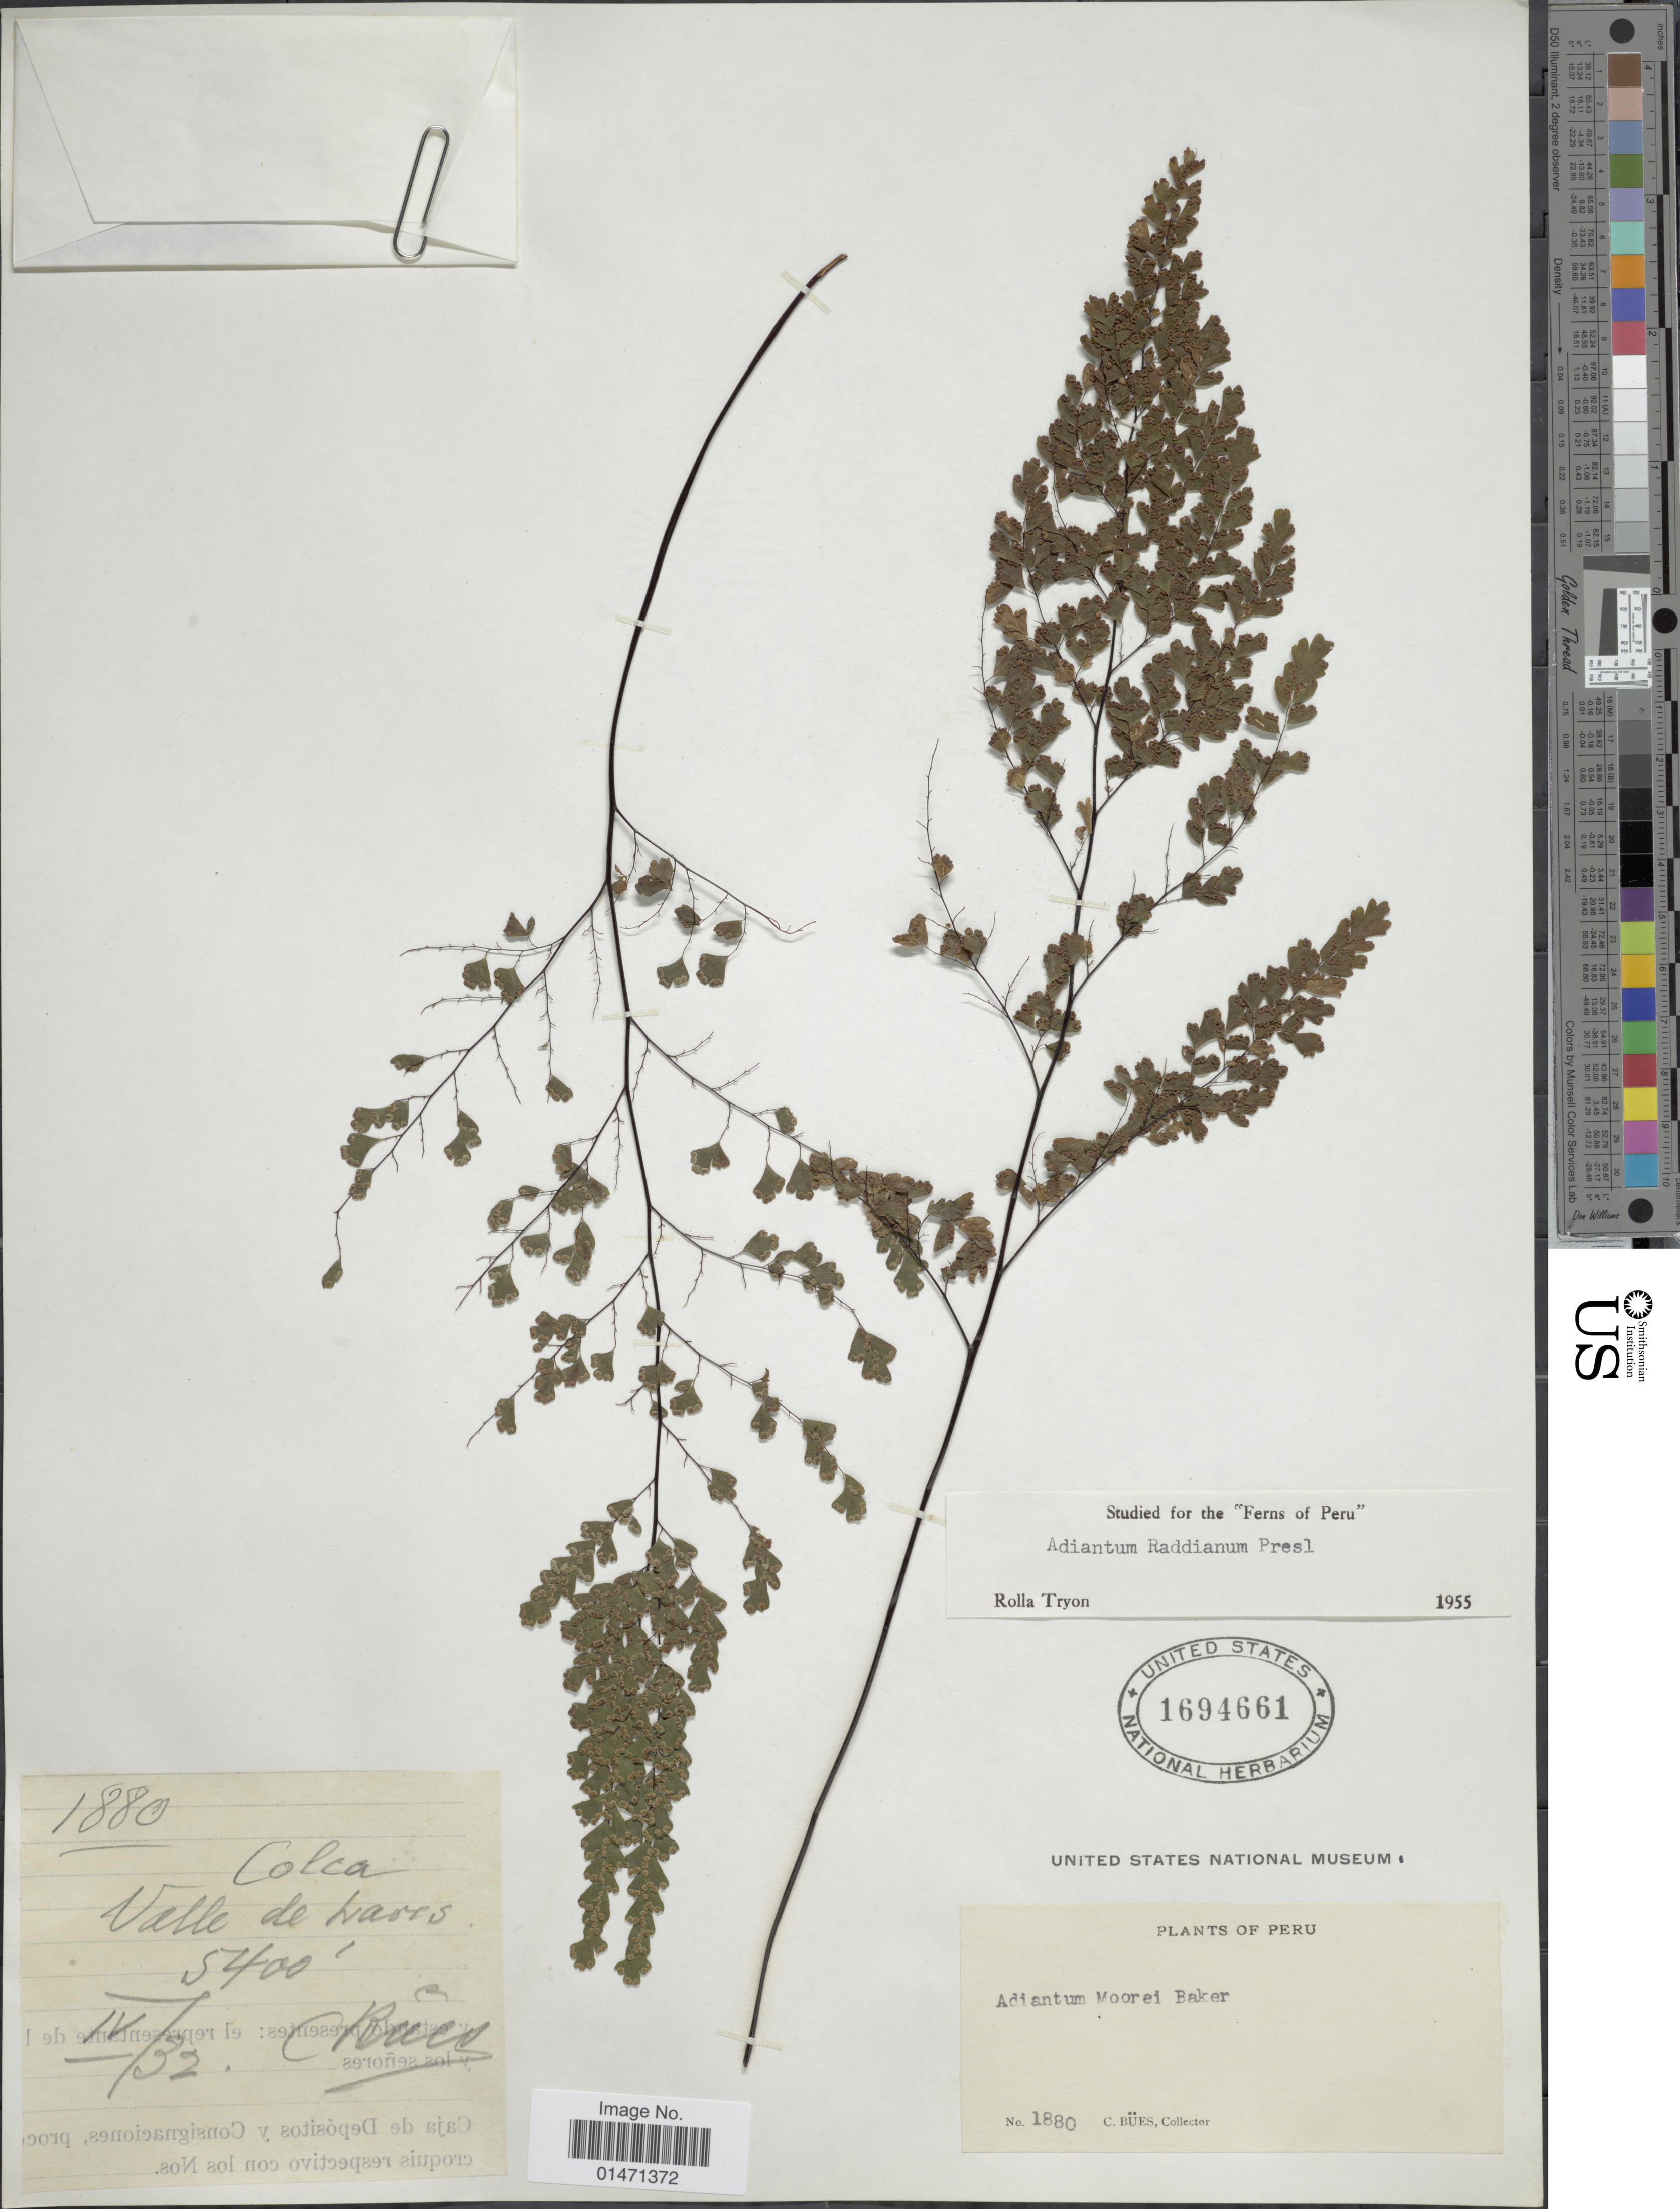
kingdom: Plantae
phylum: Tracheophyta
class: Polypodiopsida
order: Polypodiales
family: Pteridaceae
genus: Adiantum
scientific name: Adiantum raddianum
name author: C. Presl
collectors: C. Bues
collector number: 1880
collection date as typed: Transcribed d/m/y: /4/32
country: Peru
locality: Colca, valle de Lares, Plants of Peru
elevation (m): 1646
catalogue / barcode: US 1694661